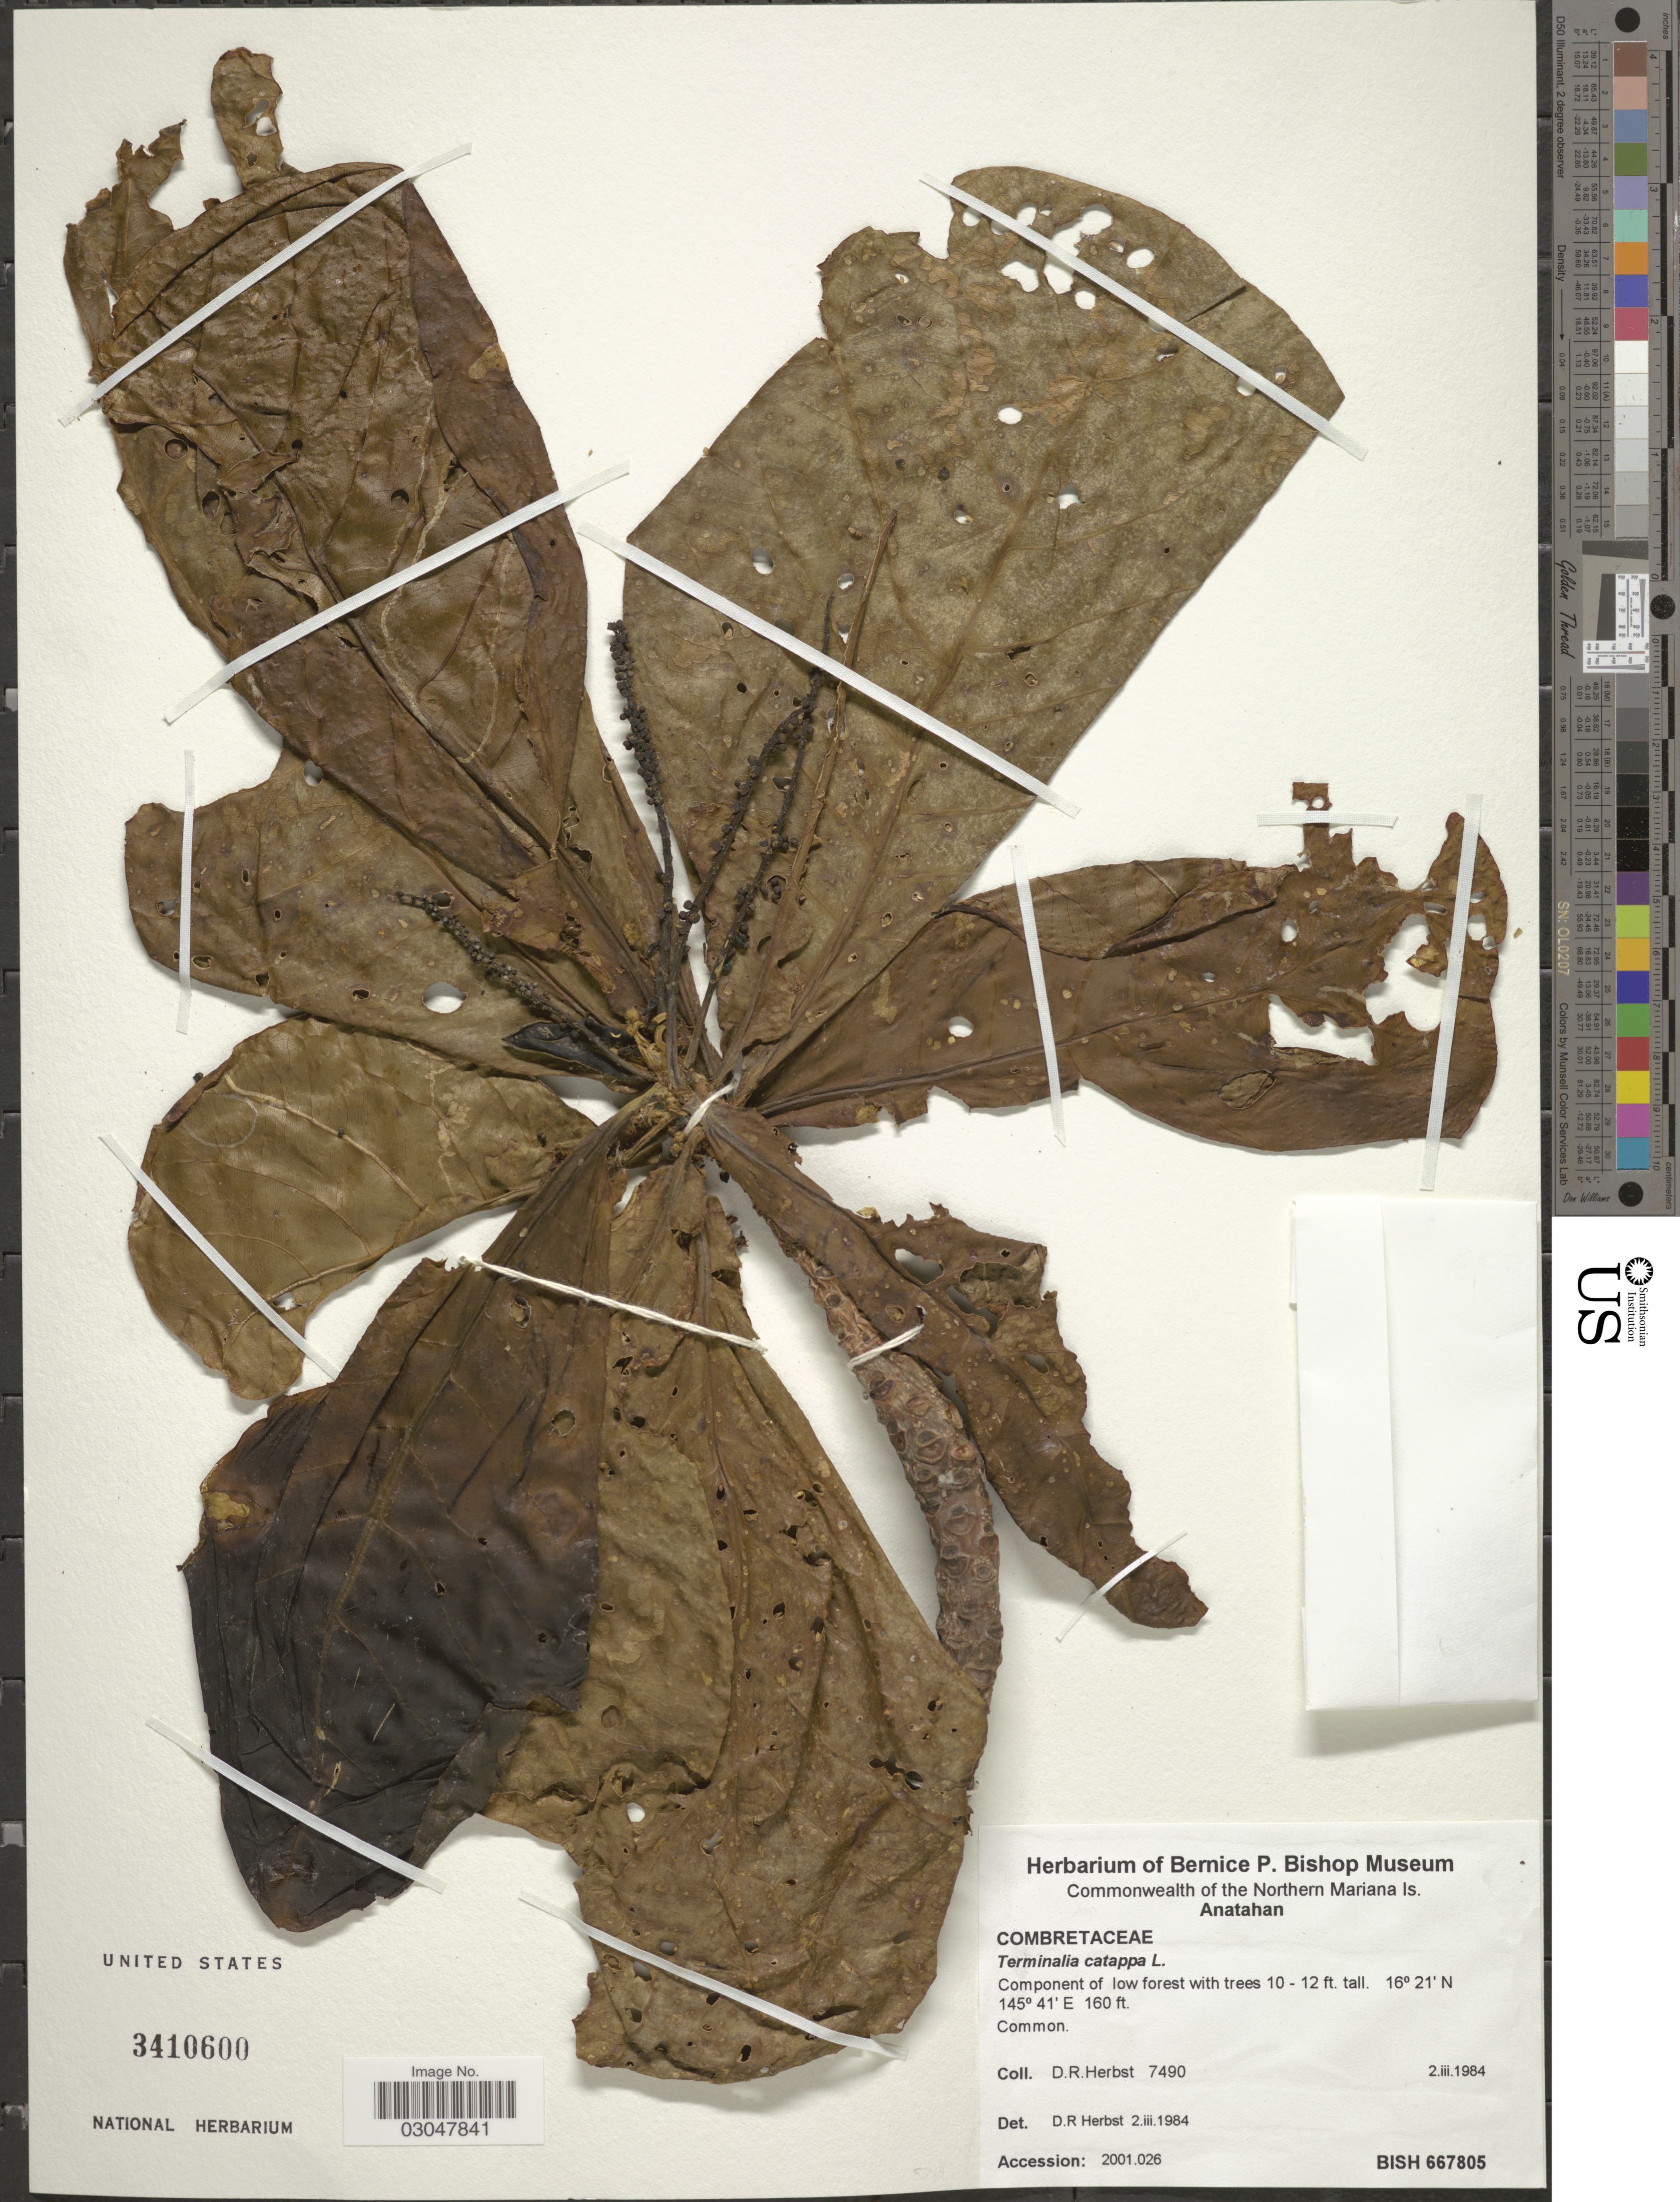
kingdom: Plantae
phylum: Tracheophyta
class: Magnoliopsida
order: Myrtales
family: Combretaceae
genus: Terminalia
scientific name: Terminalia catappa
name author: L.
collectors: D. R. Herbst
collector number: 7490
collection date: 1984-03-02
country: Northern Mariana Islands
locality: Anatahan. Component of low forest with threes.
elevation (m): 49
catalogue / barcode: US 3410600